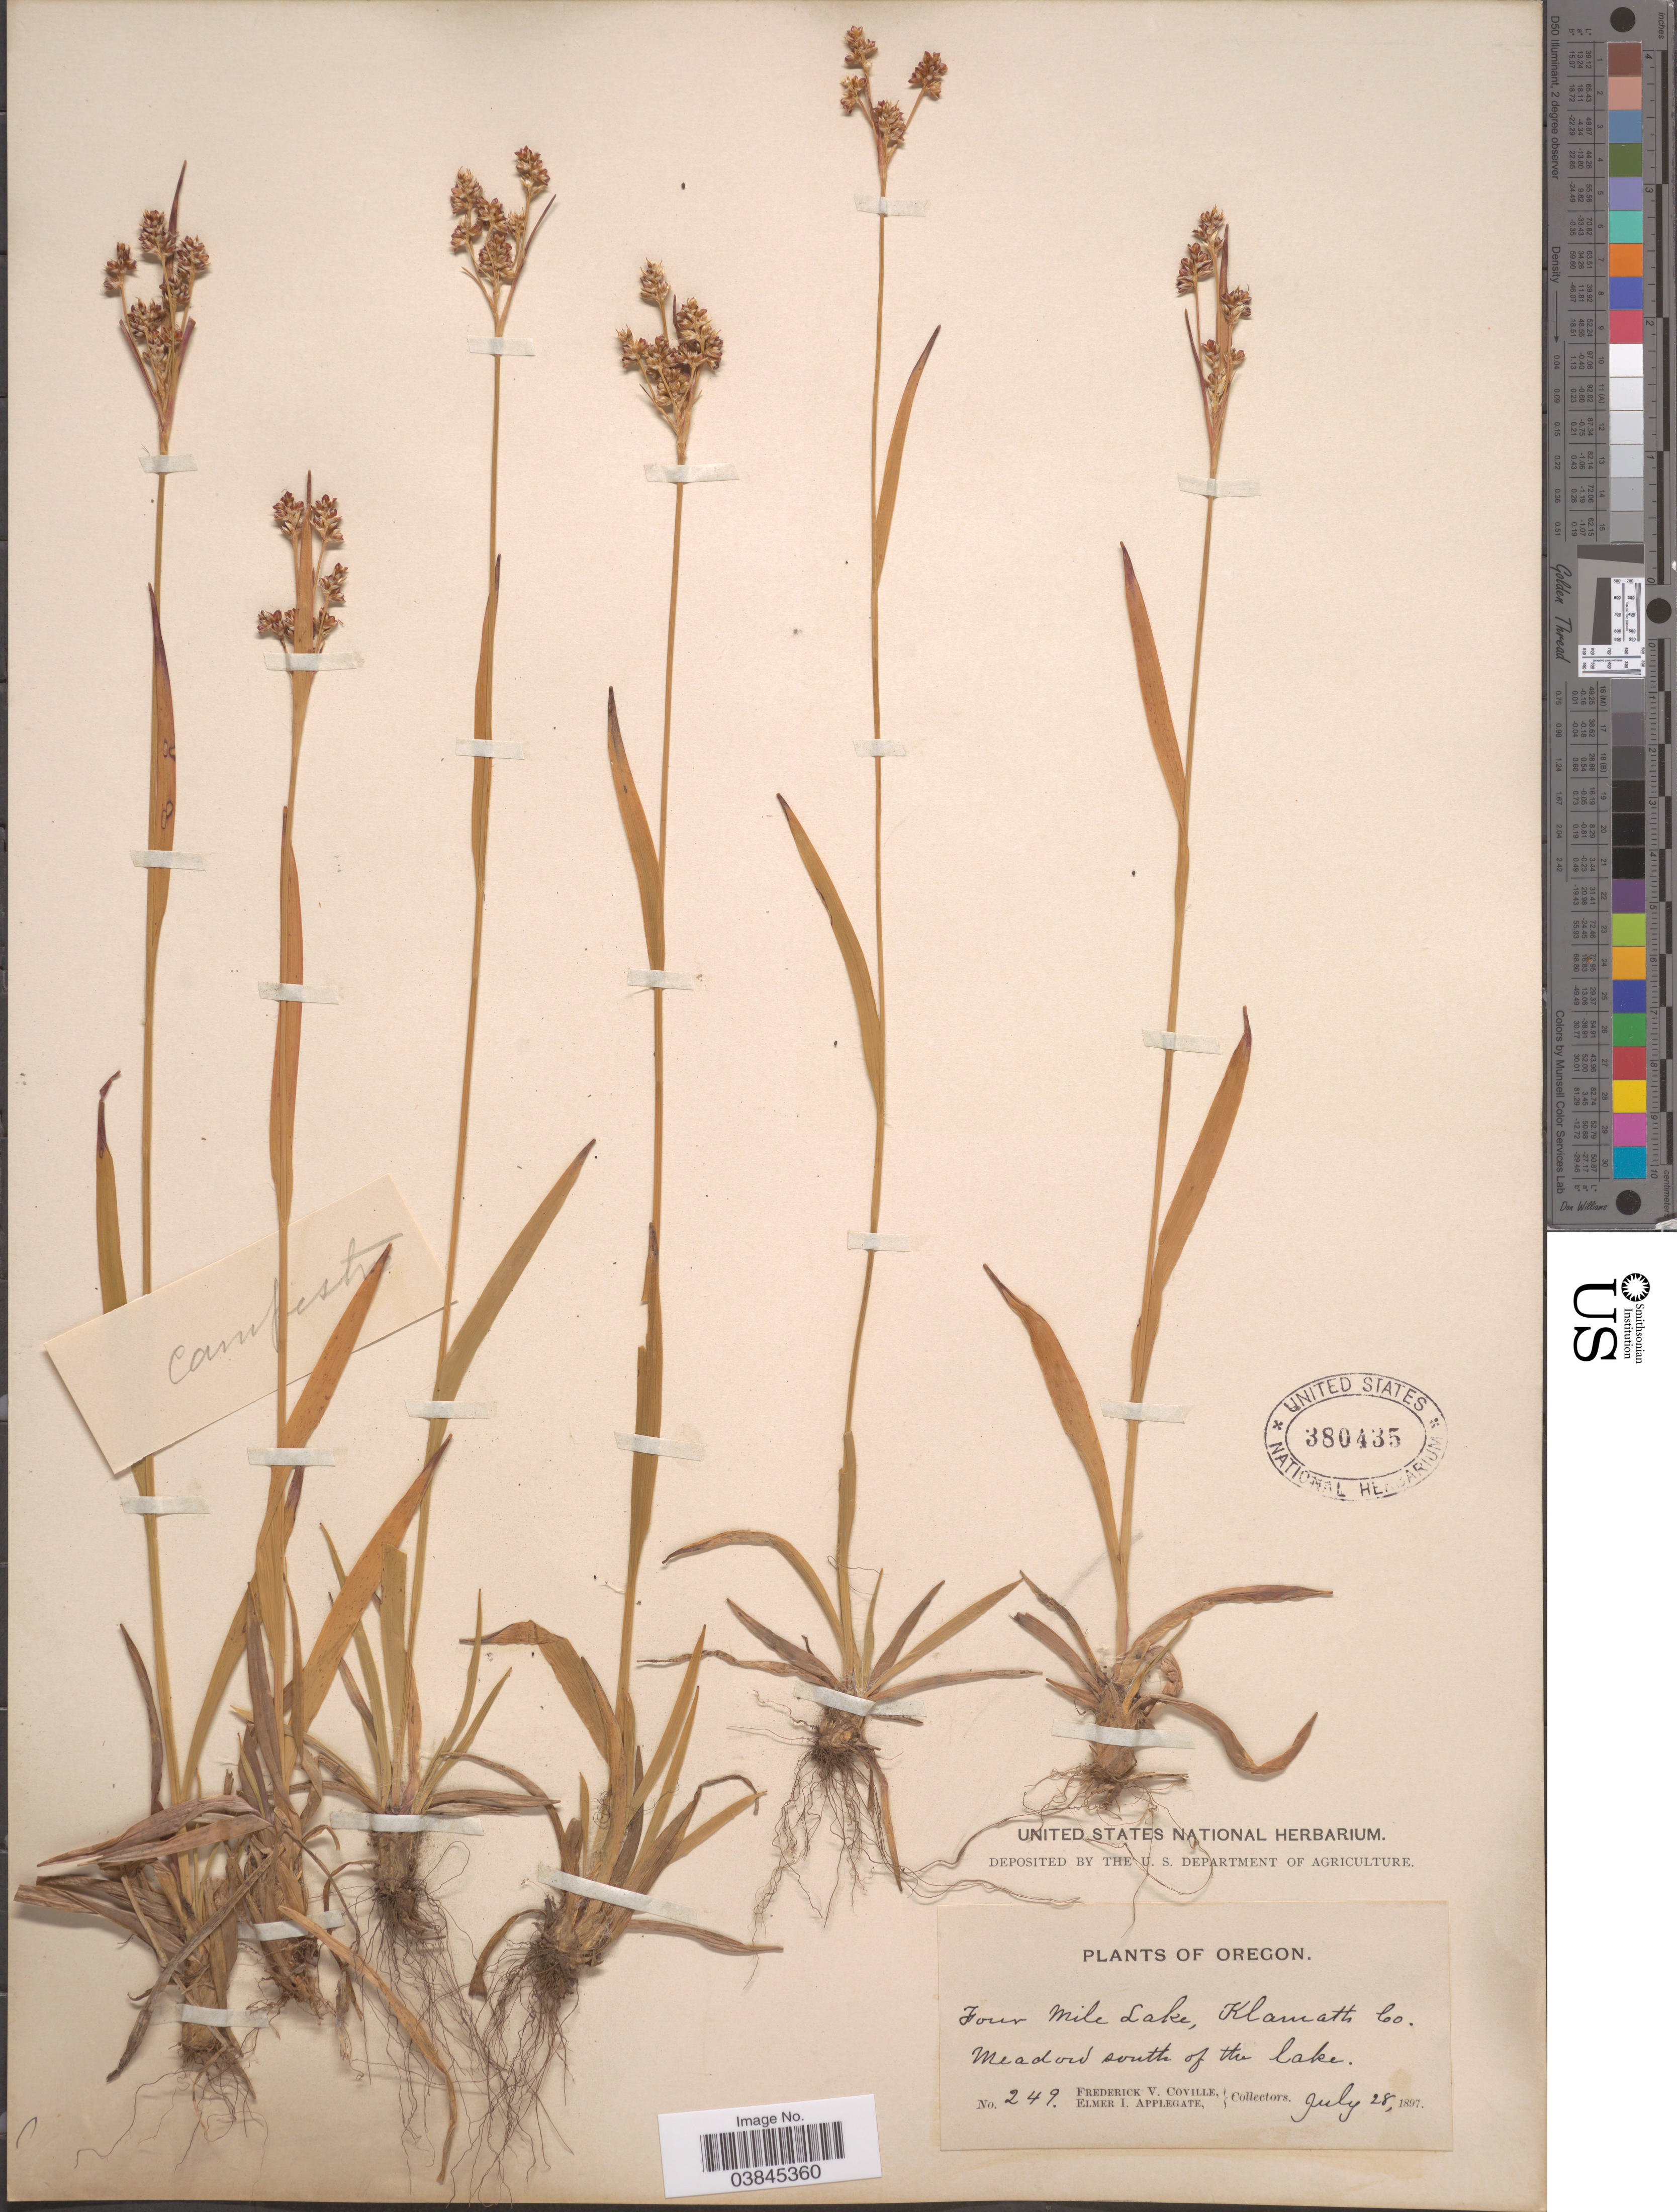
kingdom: Plantae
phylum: Tracheophyta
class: Liliopsida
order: Poales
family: Juncaceae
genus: Luzula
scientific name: Luzula campestris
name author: (L.) DC.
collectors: F. V. Coville & E. I. Applegate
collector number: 249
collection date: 1897-07-28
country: United States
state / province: Oregon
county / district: Klamath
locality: Four Mile Lake, Klamath Co. Meadow south of the lake.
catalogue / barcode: US 380435